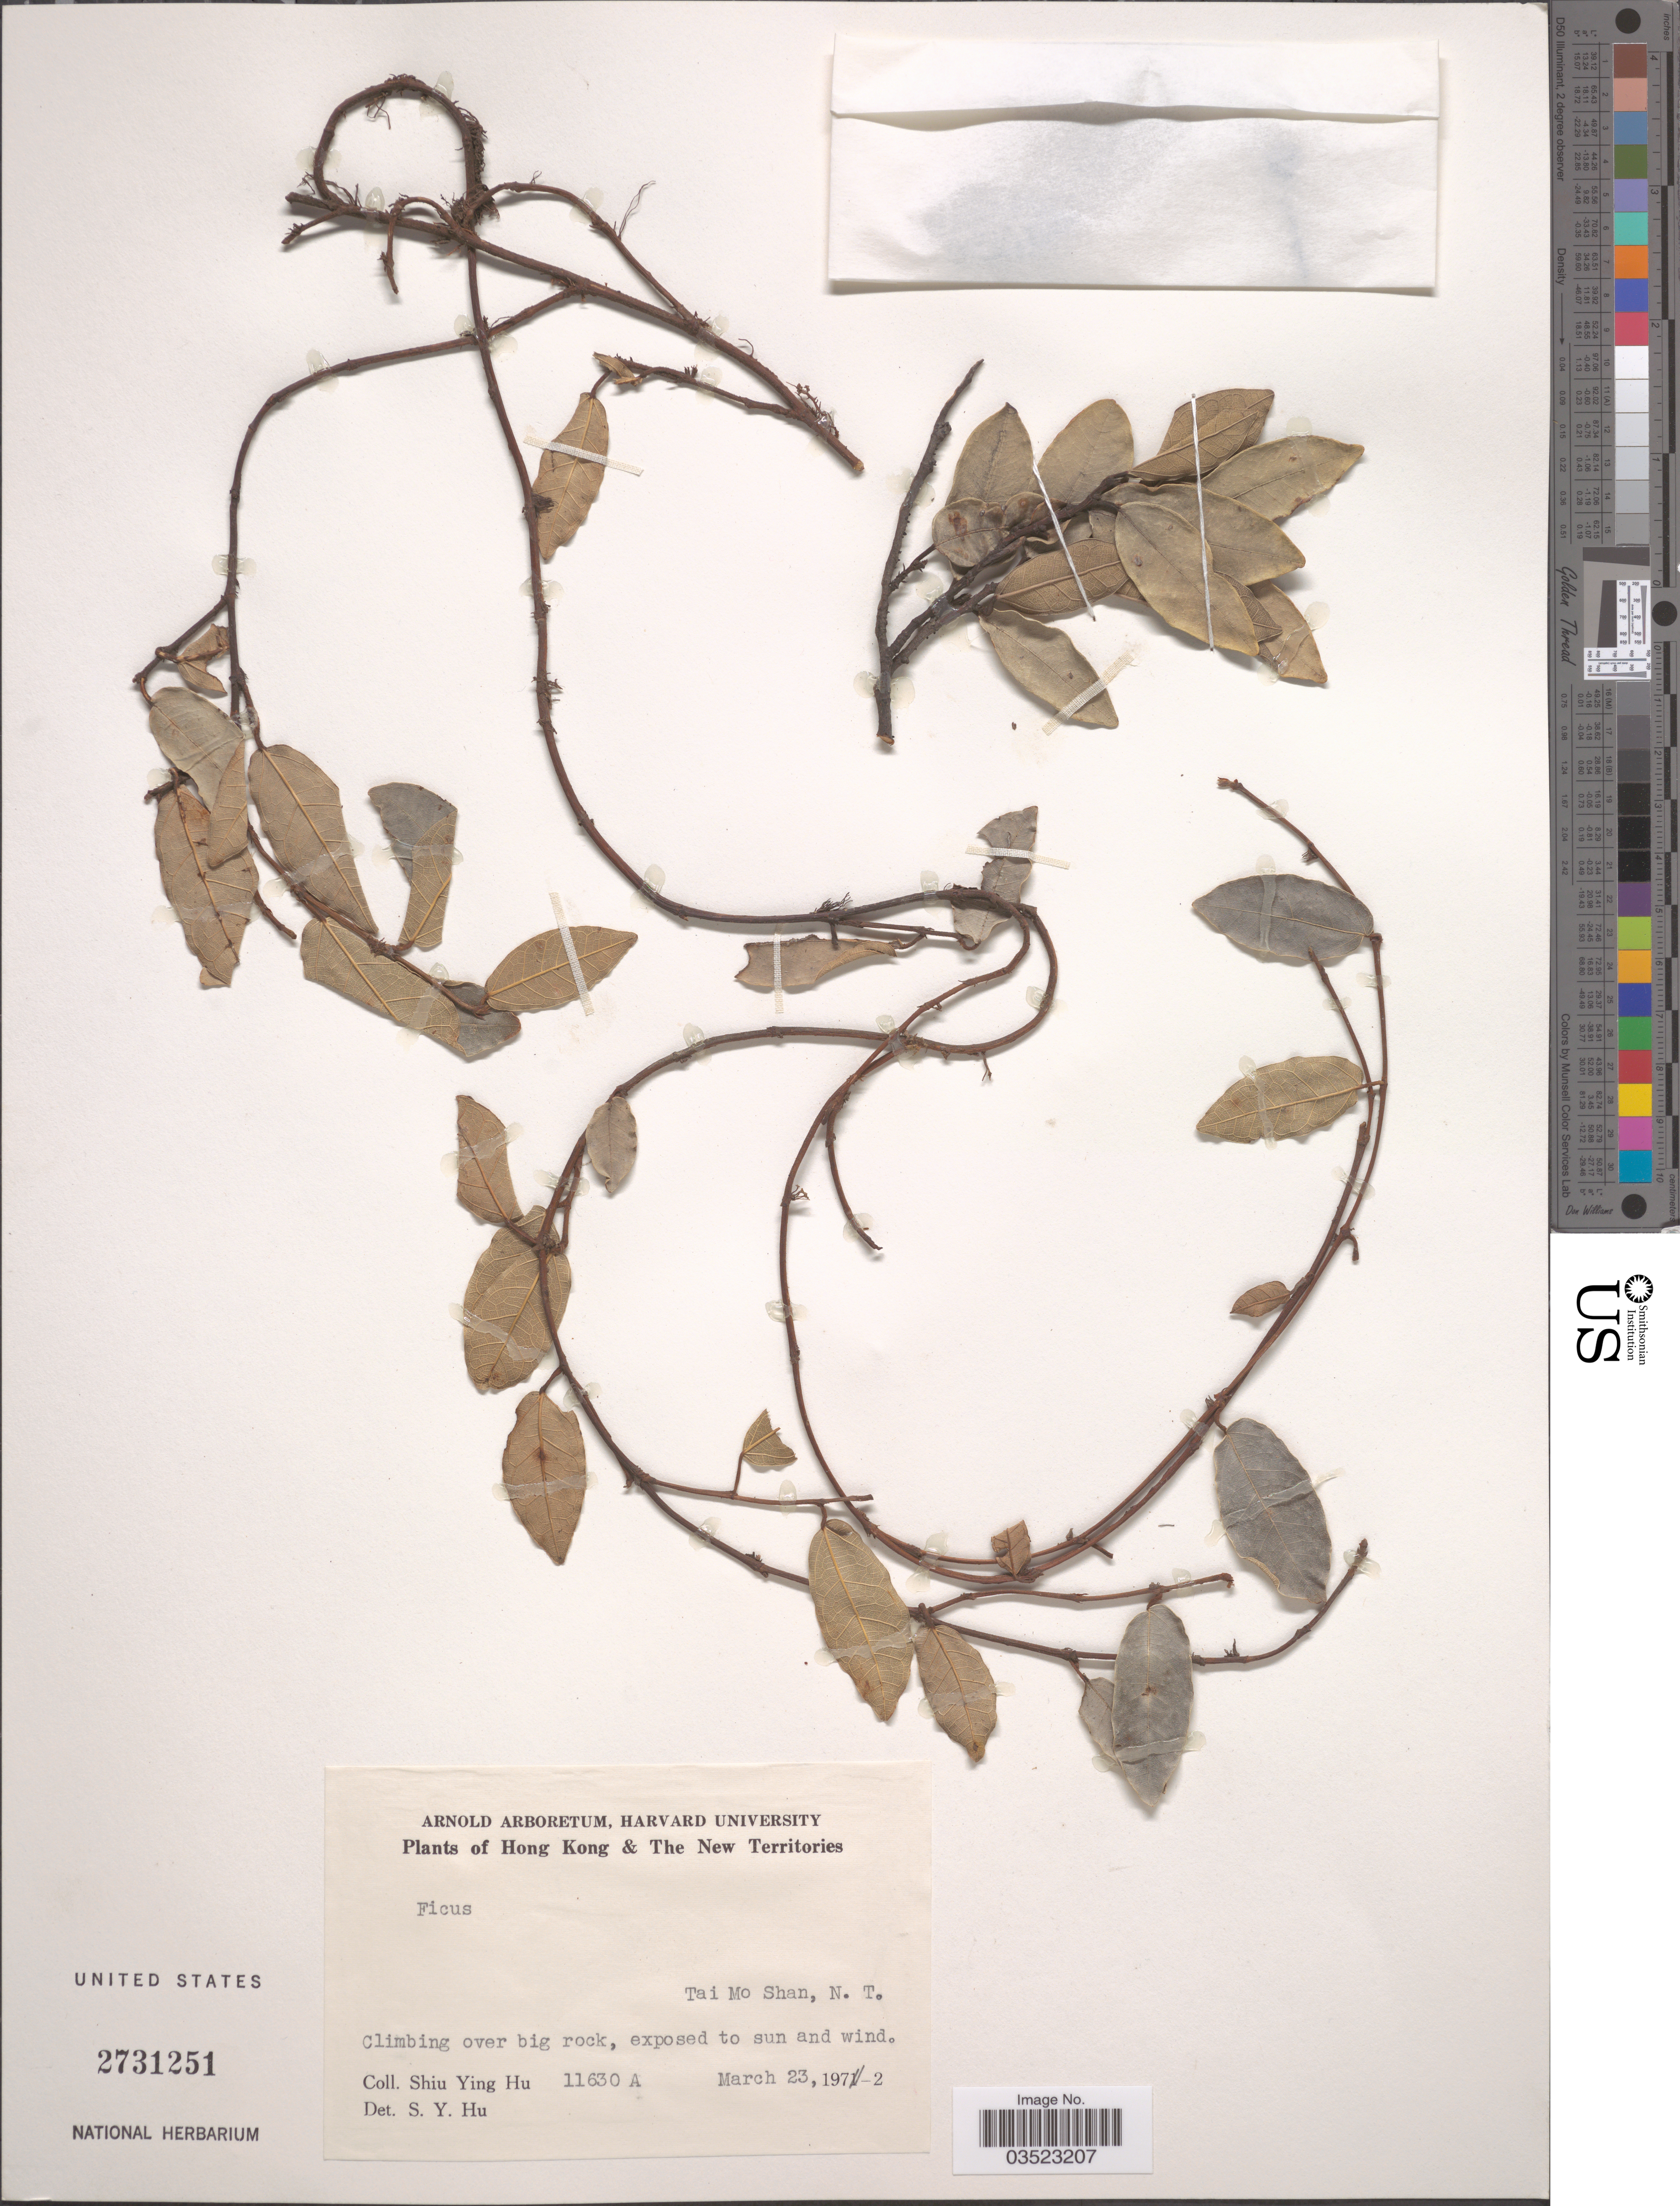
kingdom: Plantae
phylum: Tracheophyta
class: Magnoliopsida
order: Rosales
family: Moraceae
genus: Ficus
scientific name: Ficus sp.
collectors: S. Y. Hu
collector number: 11630A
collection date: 1972-03-23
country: China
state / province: Hong Kong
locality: Tai Mo Shan, N. T.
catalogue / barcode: US 2731251